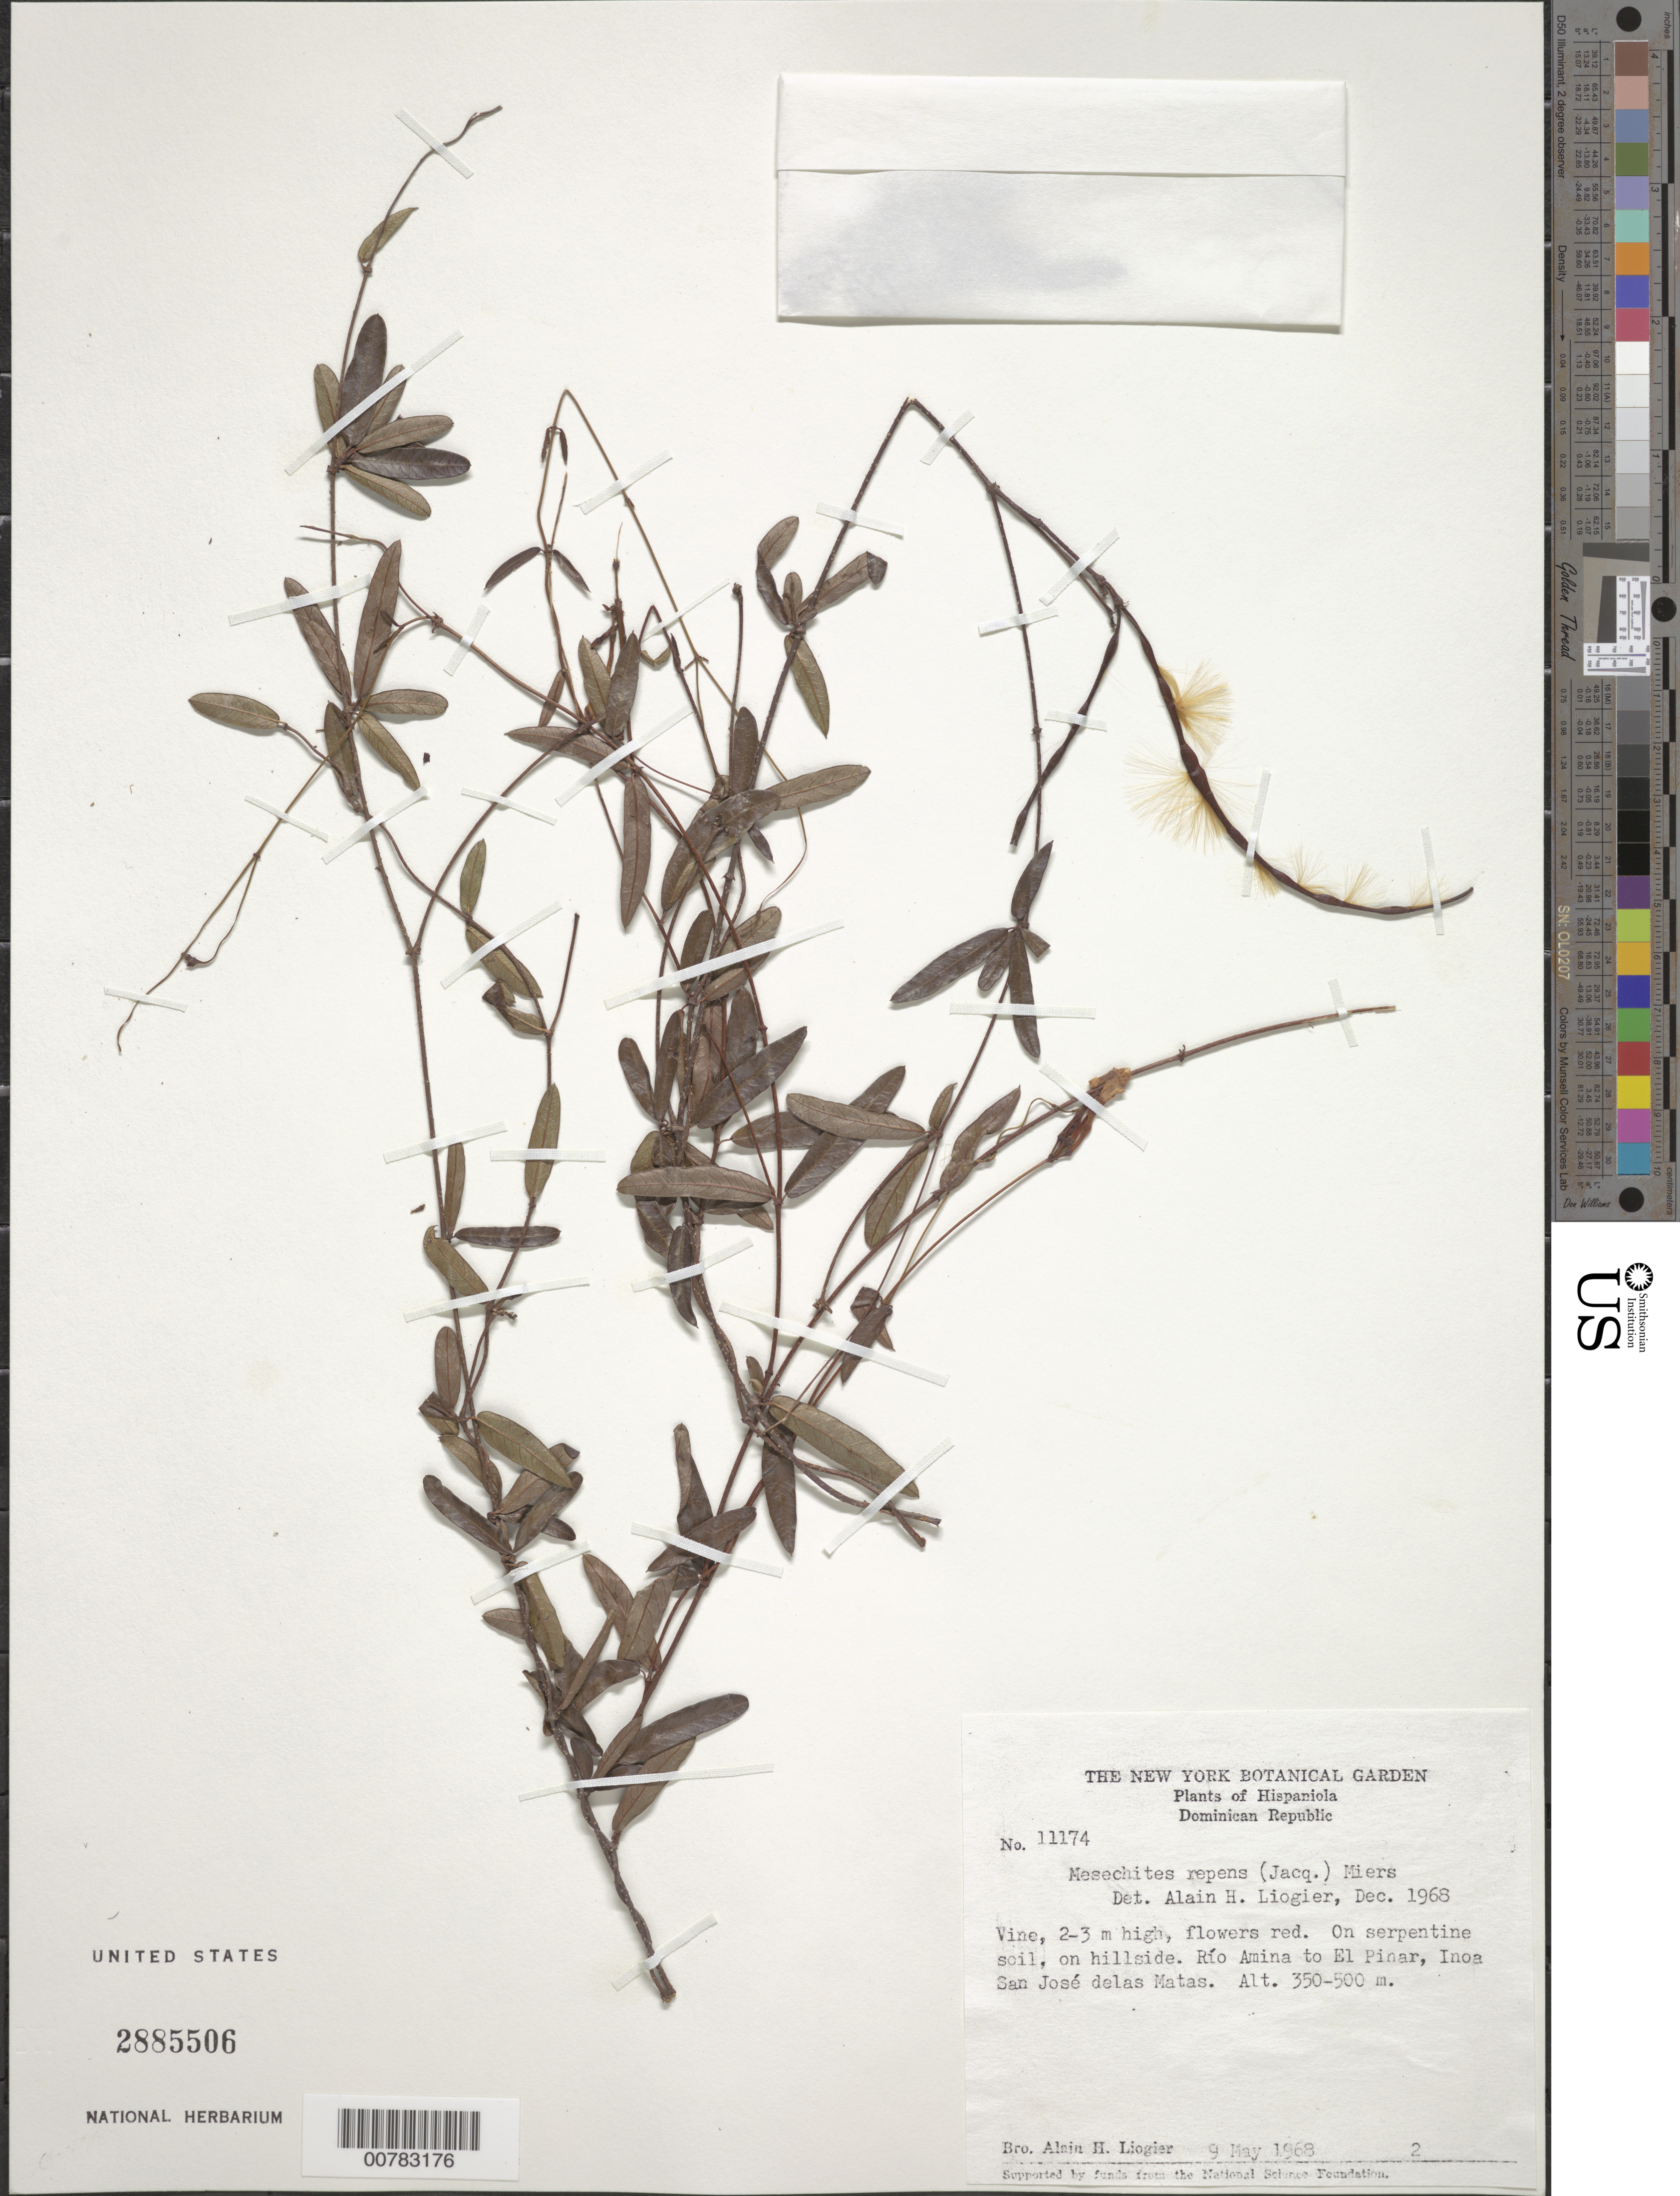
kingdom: Plantae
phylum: Tracheophyta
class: Magnoliopsida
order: Gentianales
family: Apocynaceae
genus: Mesechites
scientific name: Mesechites repens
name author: (Jacq.) Miers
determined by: Liogier, Alain H.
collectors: A. H. Liogier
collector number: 11174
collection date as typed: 09 May 1968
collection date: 1968-05-09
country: Dominican Republic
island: Hispaniola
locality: Inoa San José de las Matas, Amina River to El Pinar.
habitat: On serpentine soil, on hillside.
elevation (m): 350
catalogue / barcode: US 2885506